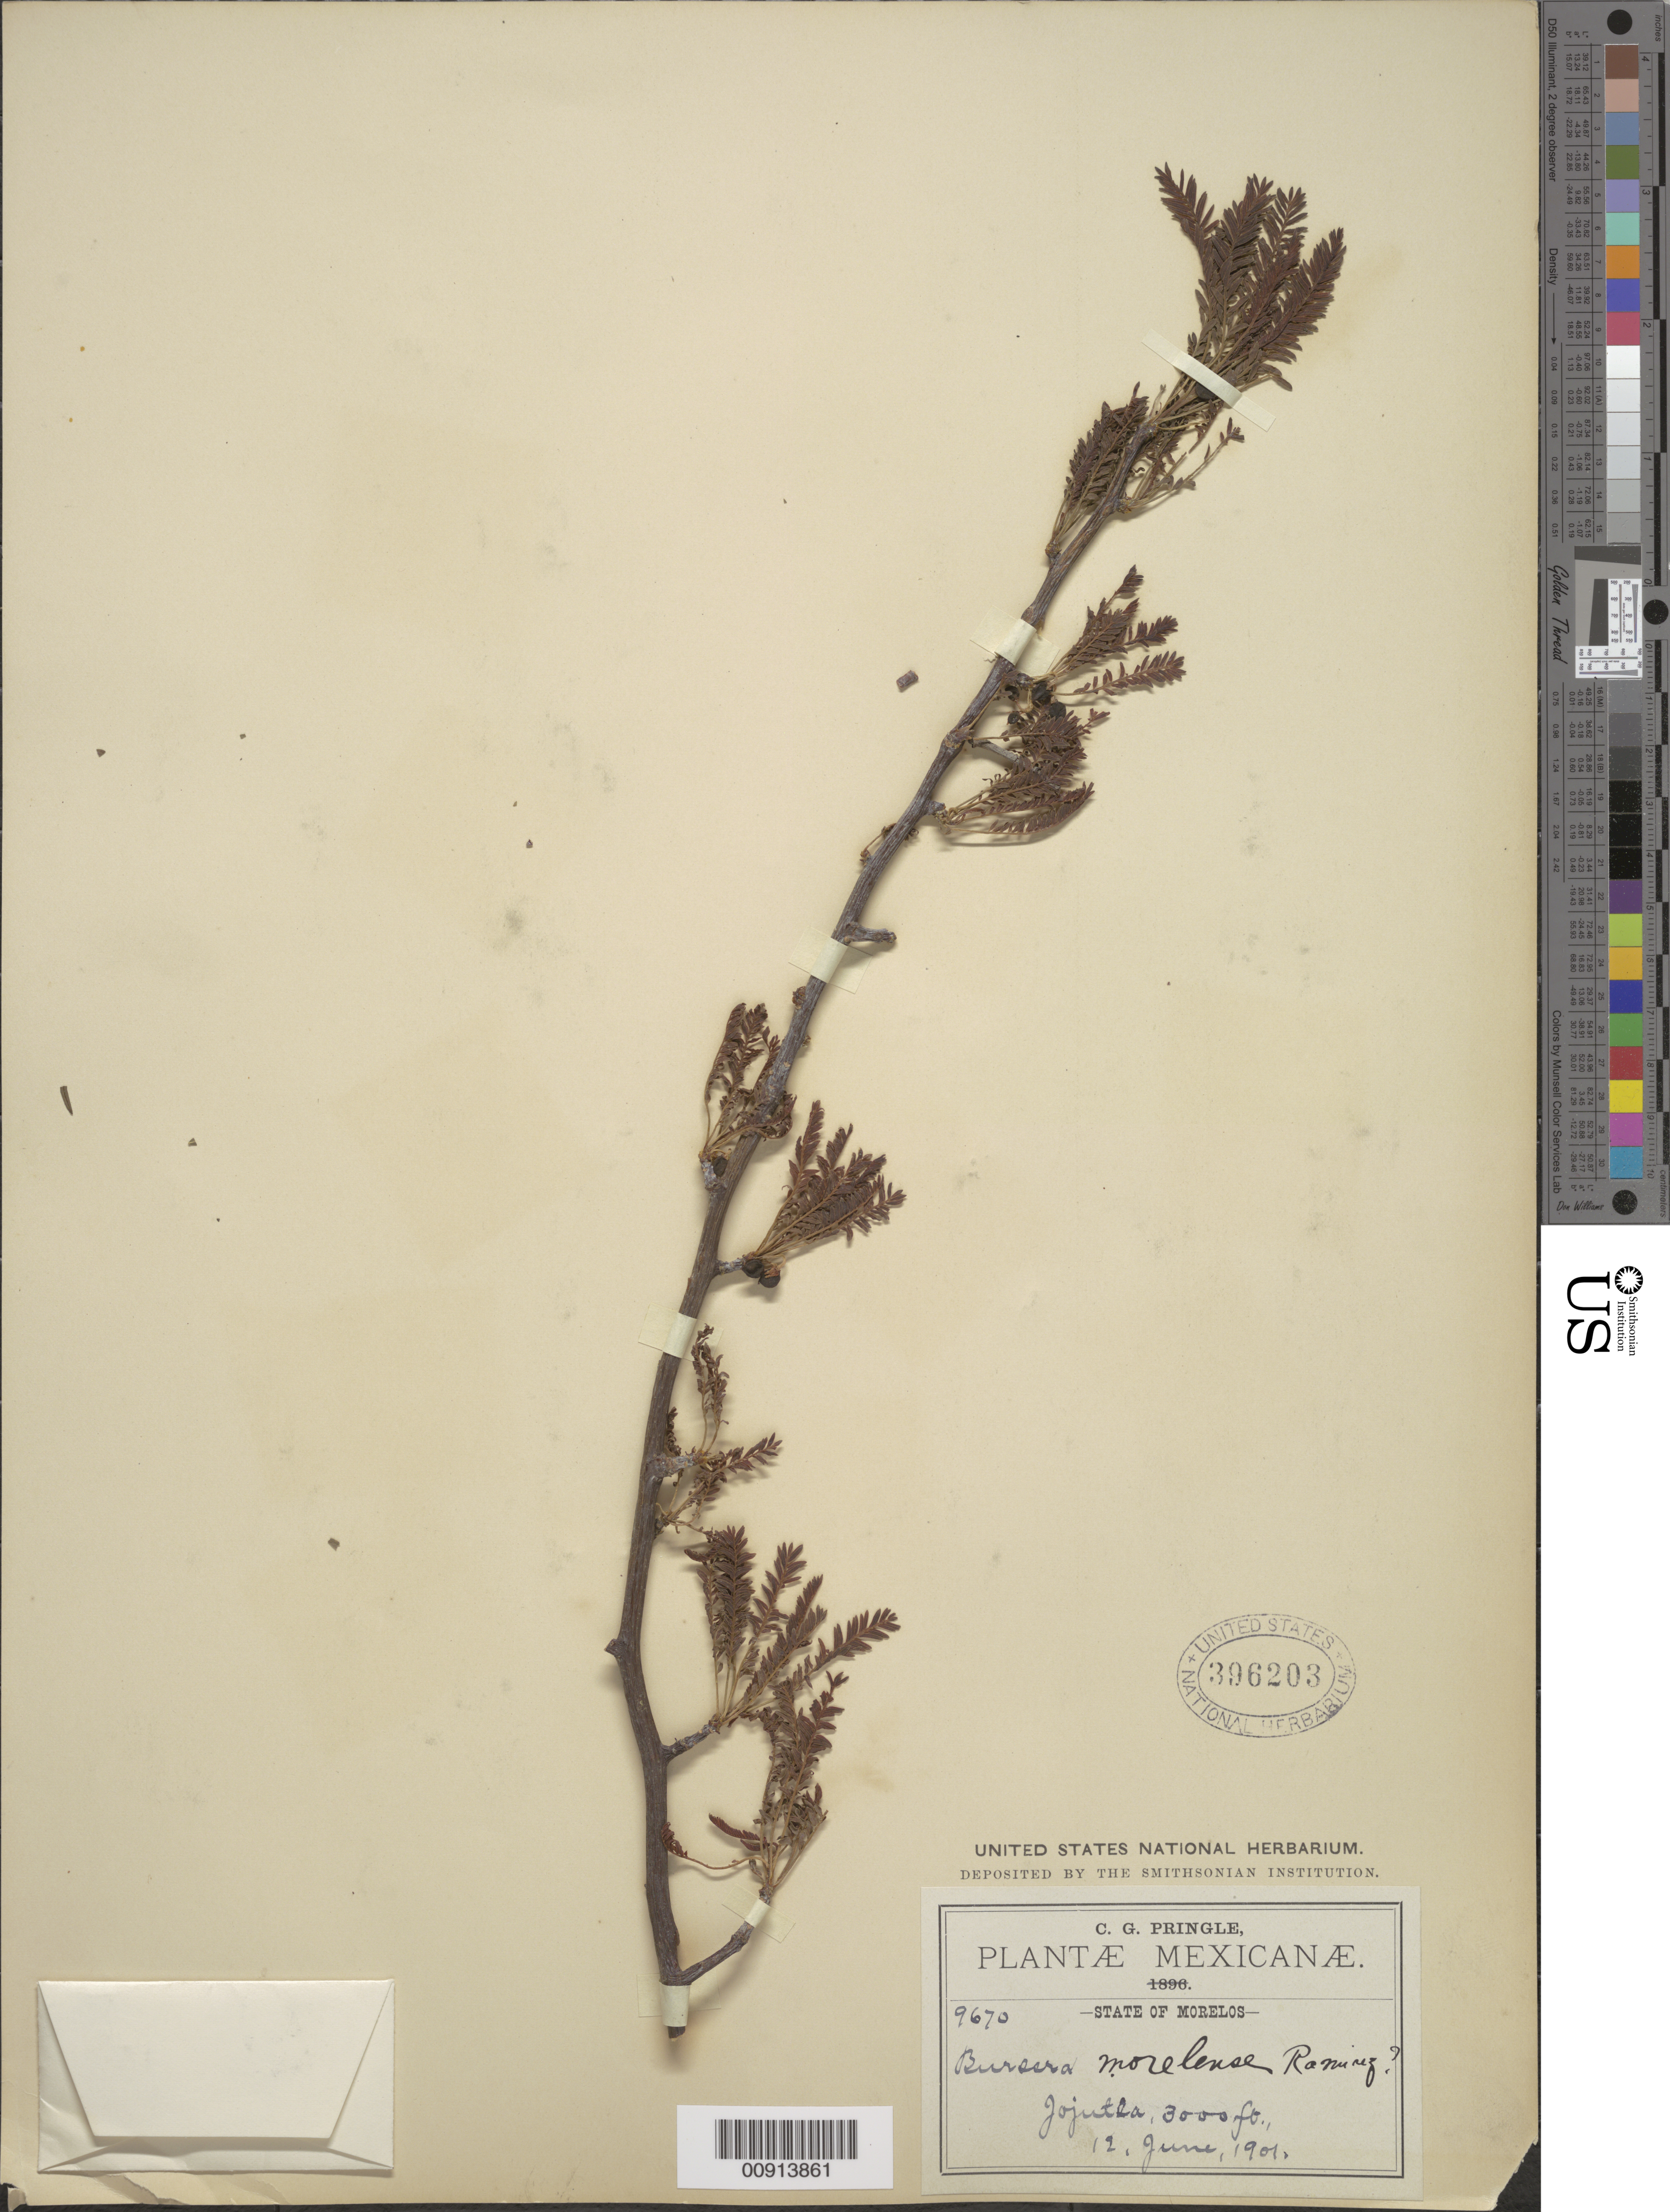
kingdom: Plantae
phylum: Tracheophyta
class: Magnoliopsida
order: Sapindales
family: Burseraceae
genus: Bursera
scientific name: Bursera morelensis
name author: Ramírez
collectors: C. G. Pringle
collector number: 9670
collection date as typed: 12 Jun 1901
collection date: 1901-06-12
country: Mexico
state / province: Morelos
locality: Jojutla, State of Morelos.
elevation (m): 914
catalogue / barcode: US 396203